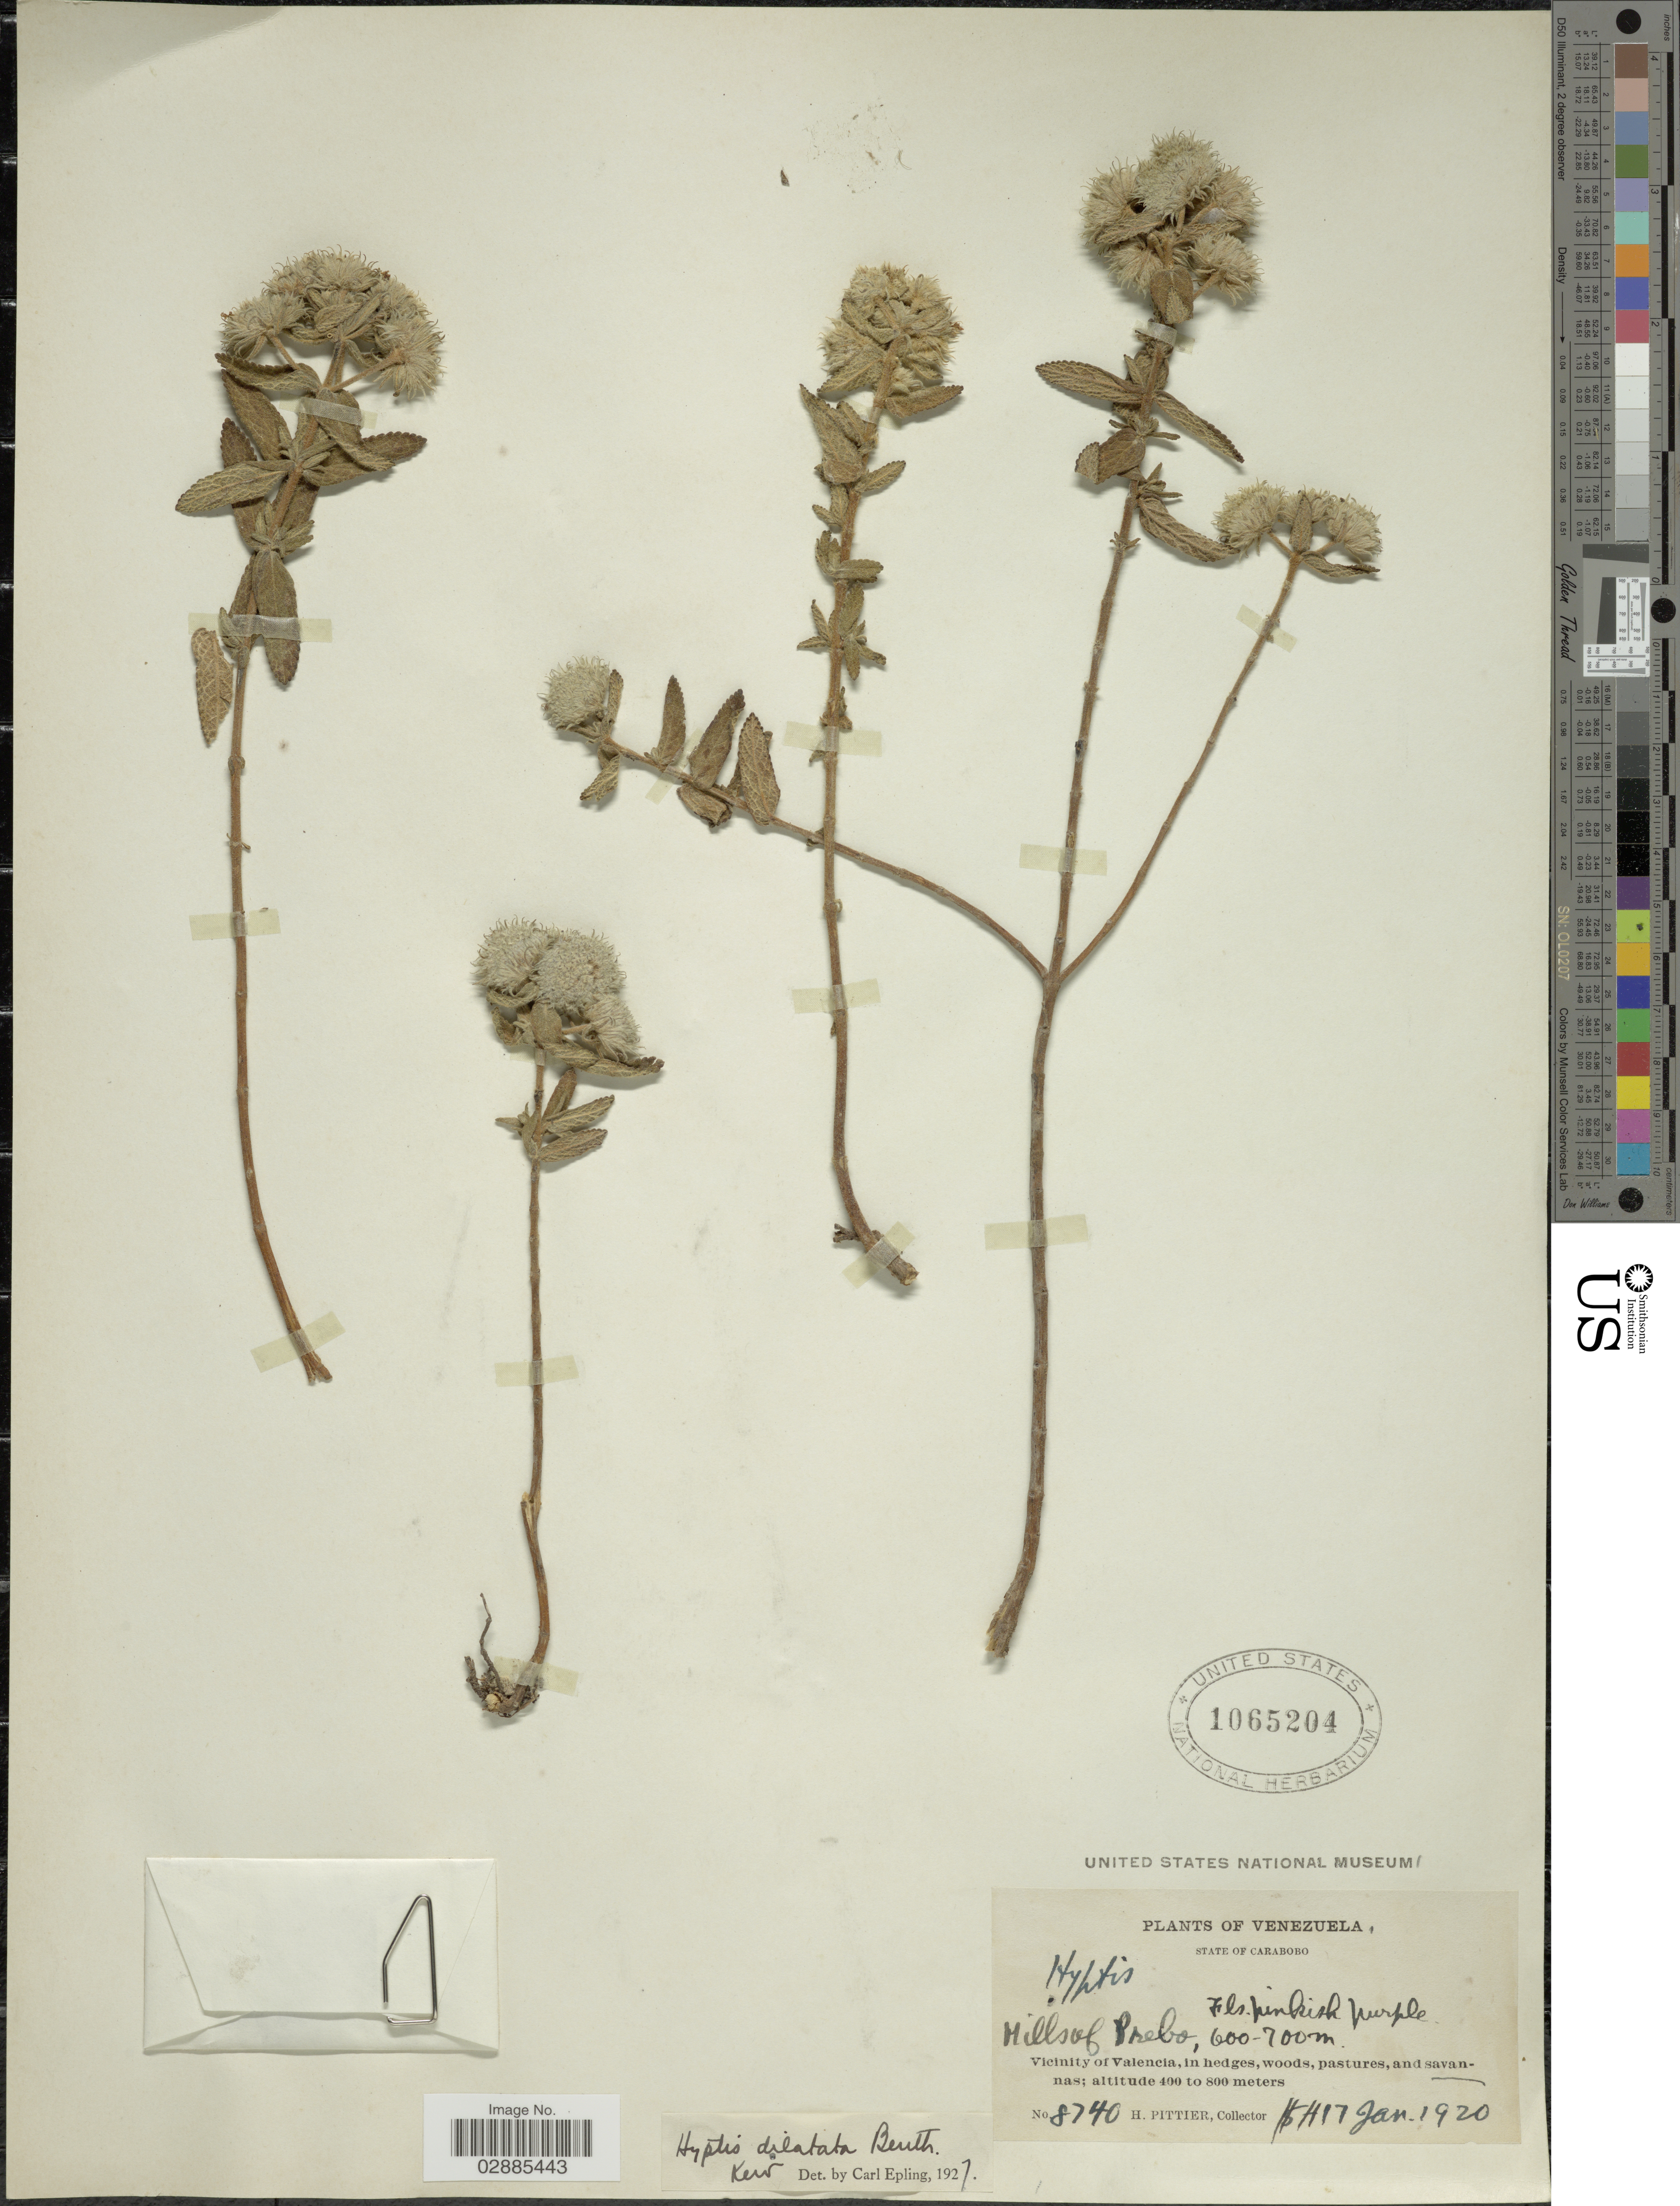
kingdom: Plantae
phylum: Tracheophyta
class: Magnoliopsida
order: Lamiales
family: Lamiaceae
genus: Hyptis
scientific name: Hyptis dilatata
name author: Benth.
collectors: H. F. Pittier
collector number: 8740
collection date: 1920-01-17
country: Venezuela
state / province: Carabobo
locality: Hills of Prebo. Vicinity of Valencia.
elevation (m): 400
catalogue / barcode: US 1065204